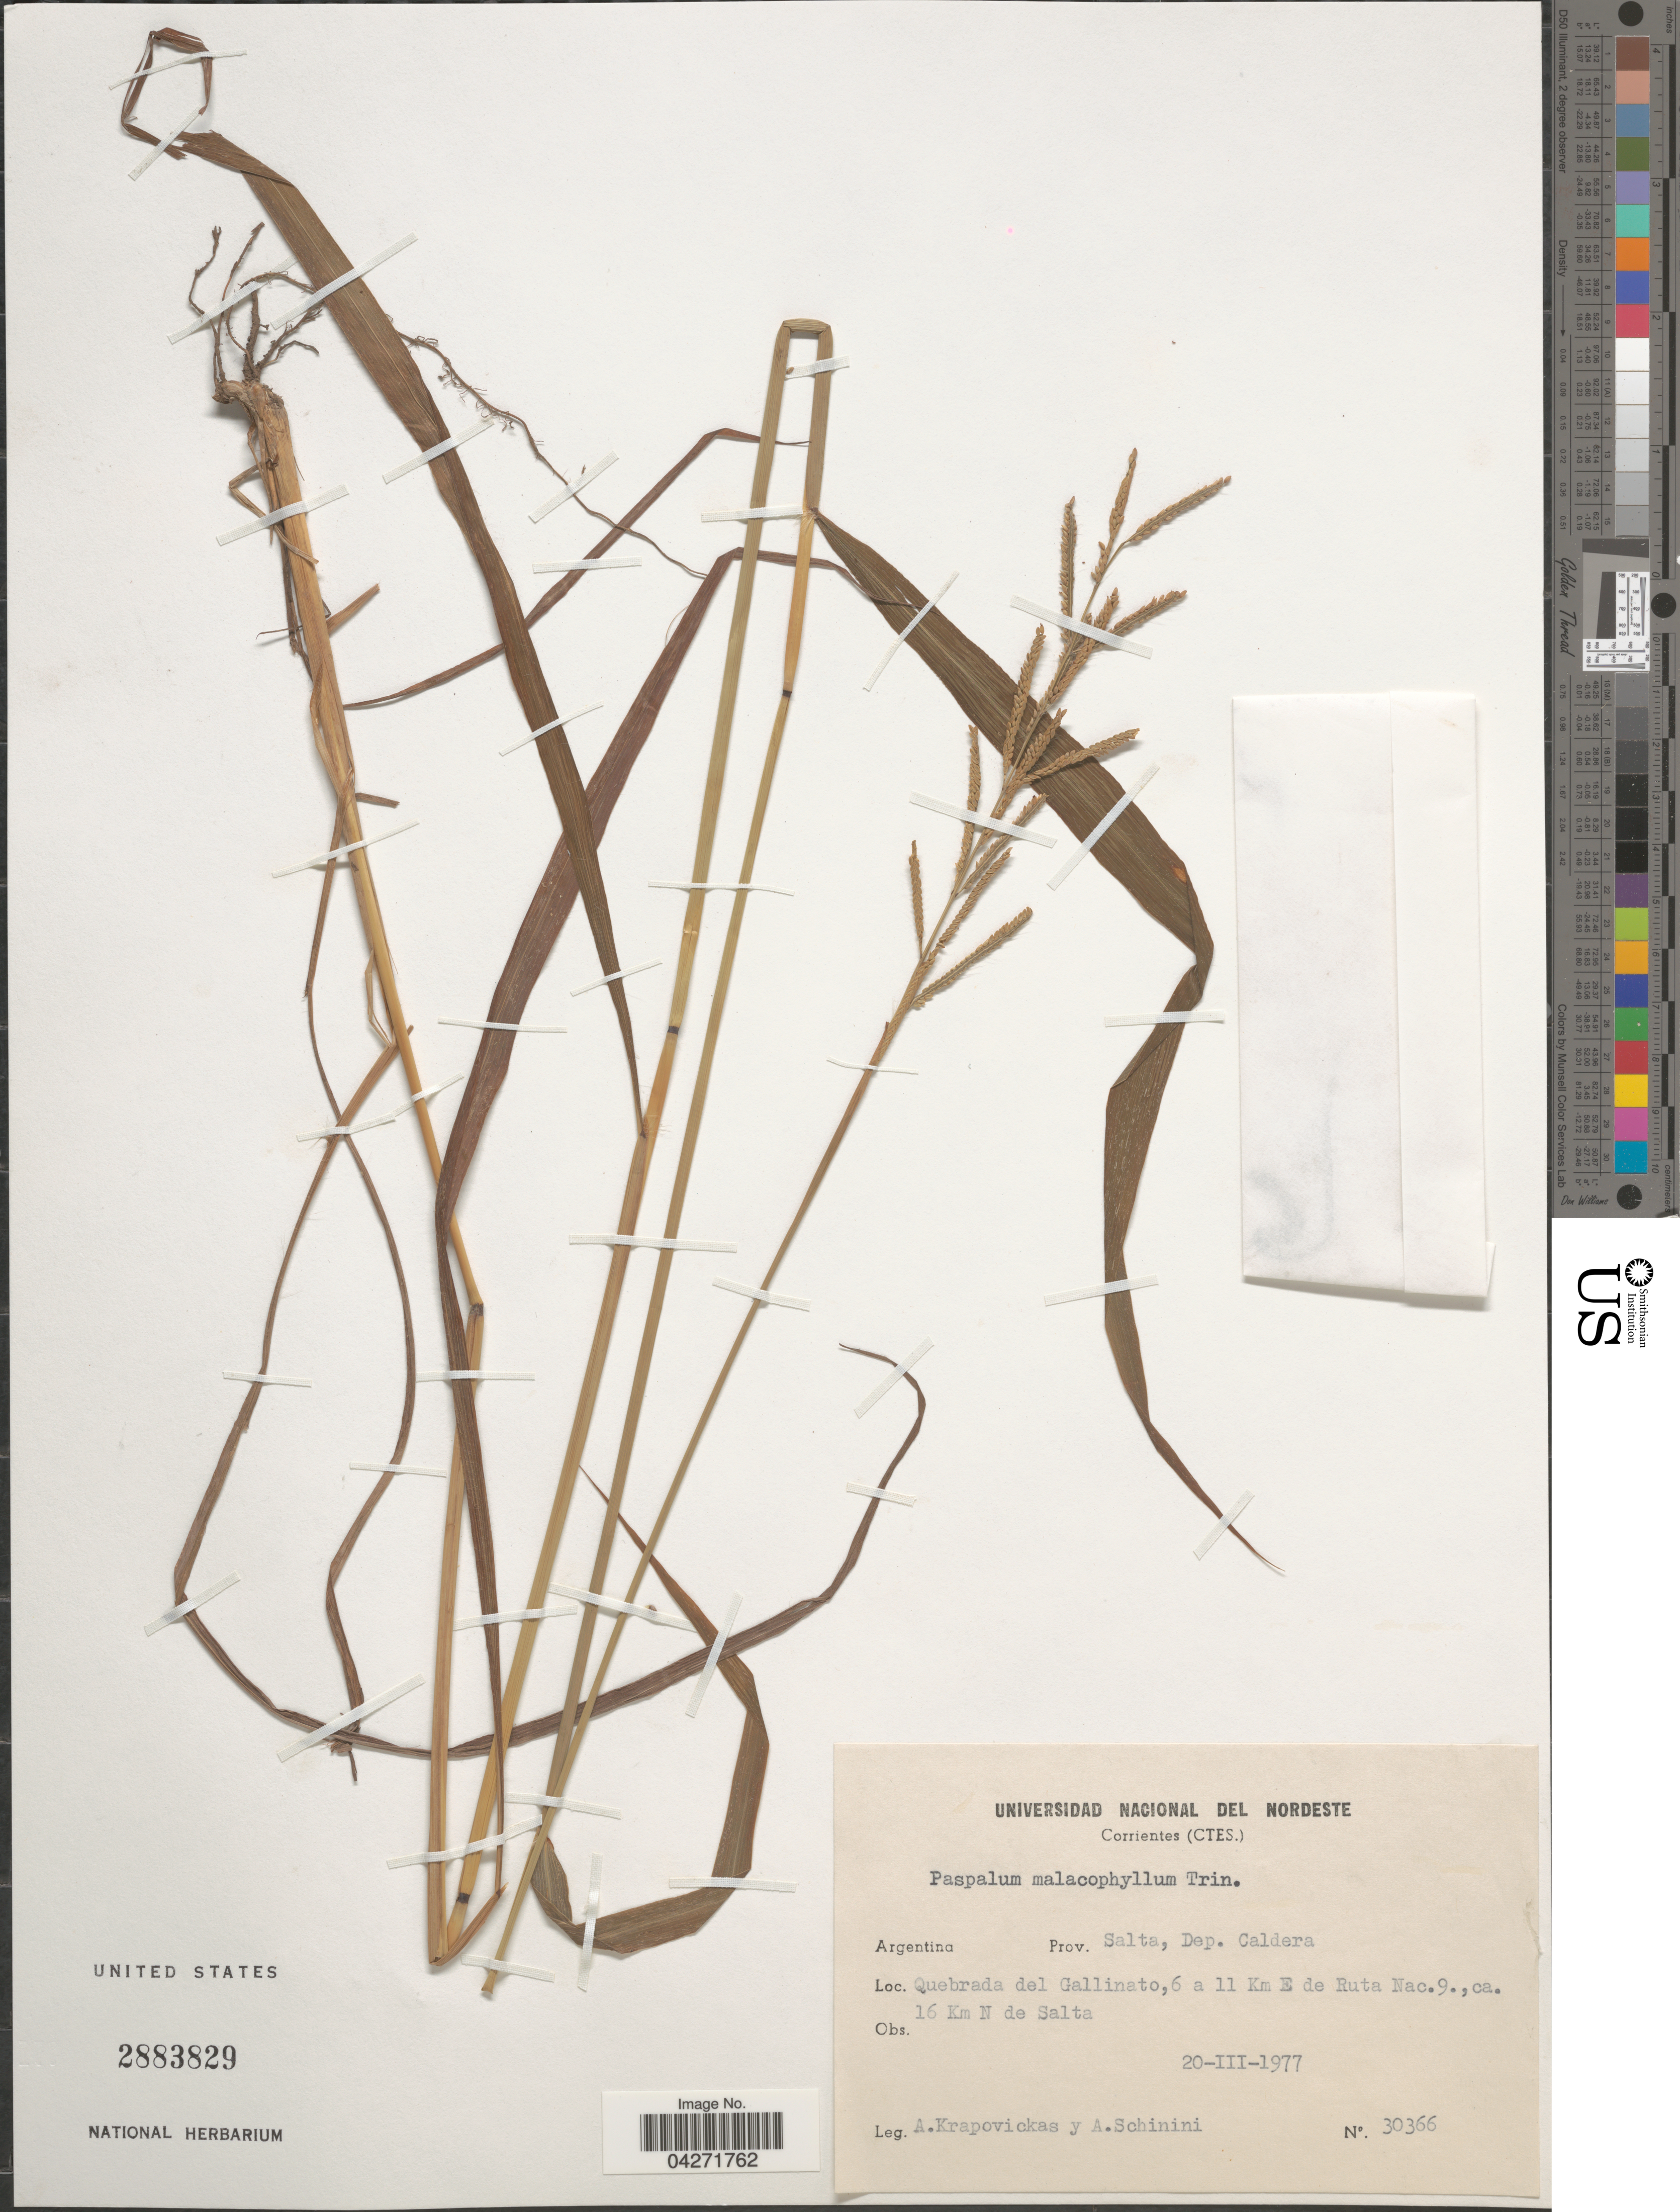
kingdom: Plantae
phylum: Tracheophyta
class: Liliopsida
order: Poales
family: Poaceae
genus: Paspalum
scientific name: Paspalum malacophyllum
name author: Trin.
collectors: A. Krapovickas & A. Schinini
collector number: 30366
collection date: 1977-03-20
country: Argentina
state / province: Salta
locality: Dep. Caldera. Quebrada del Gallinato, 6 a 11 Km E de Ruta Nac.9., ca. 16 Km N de Salta.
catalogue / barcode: US 2883829